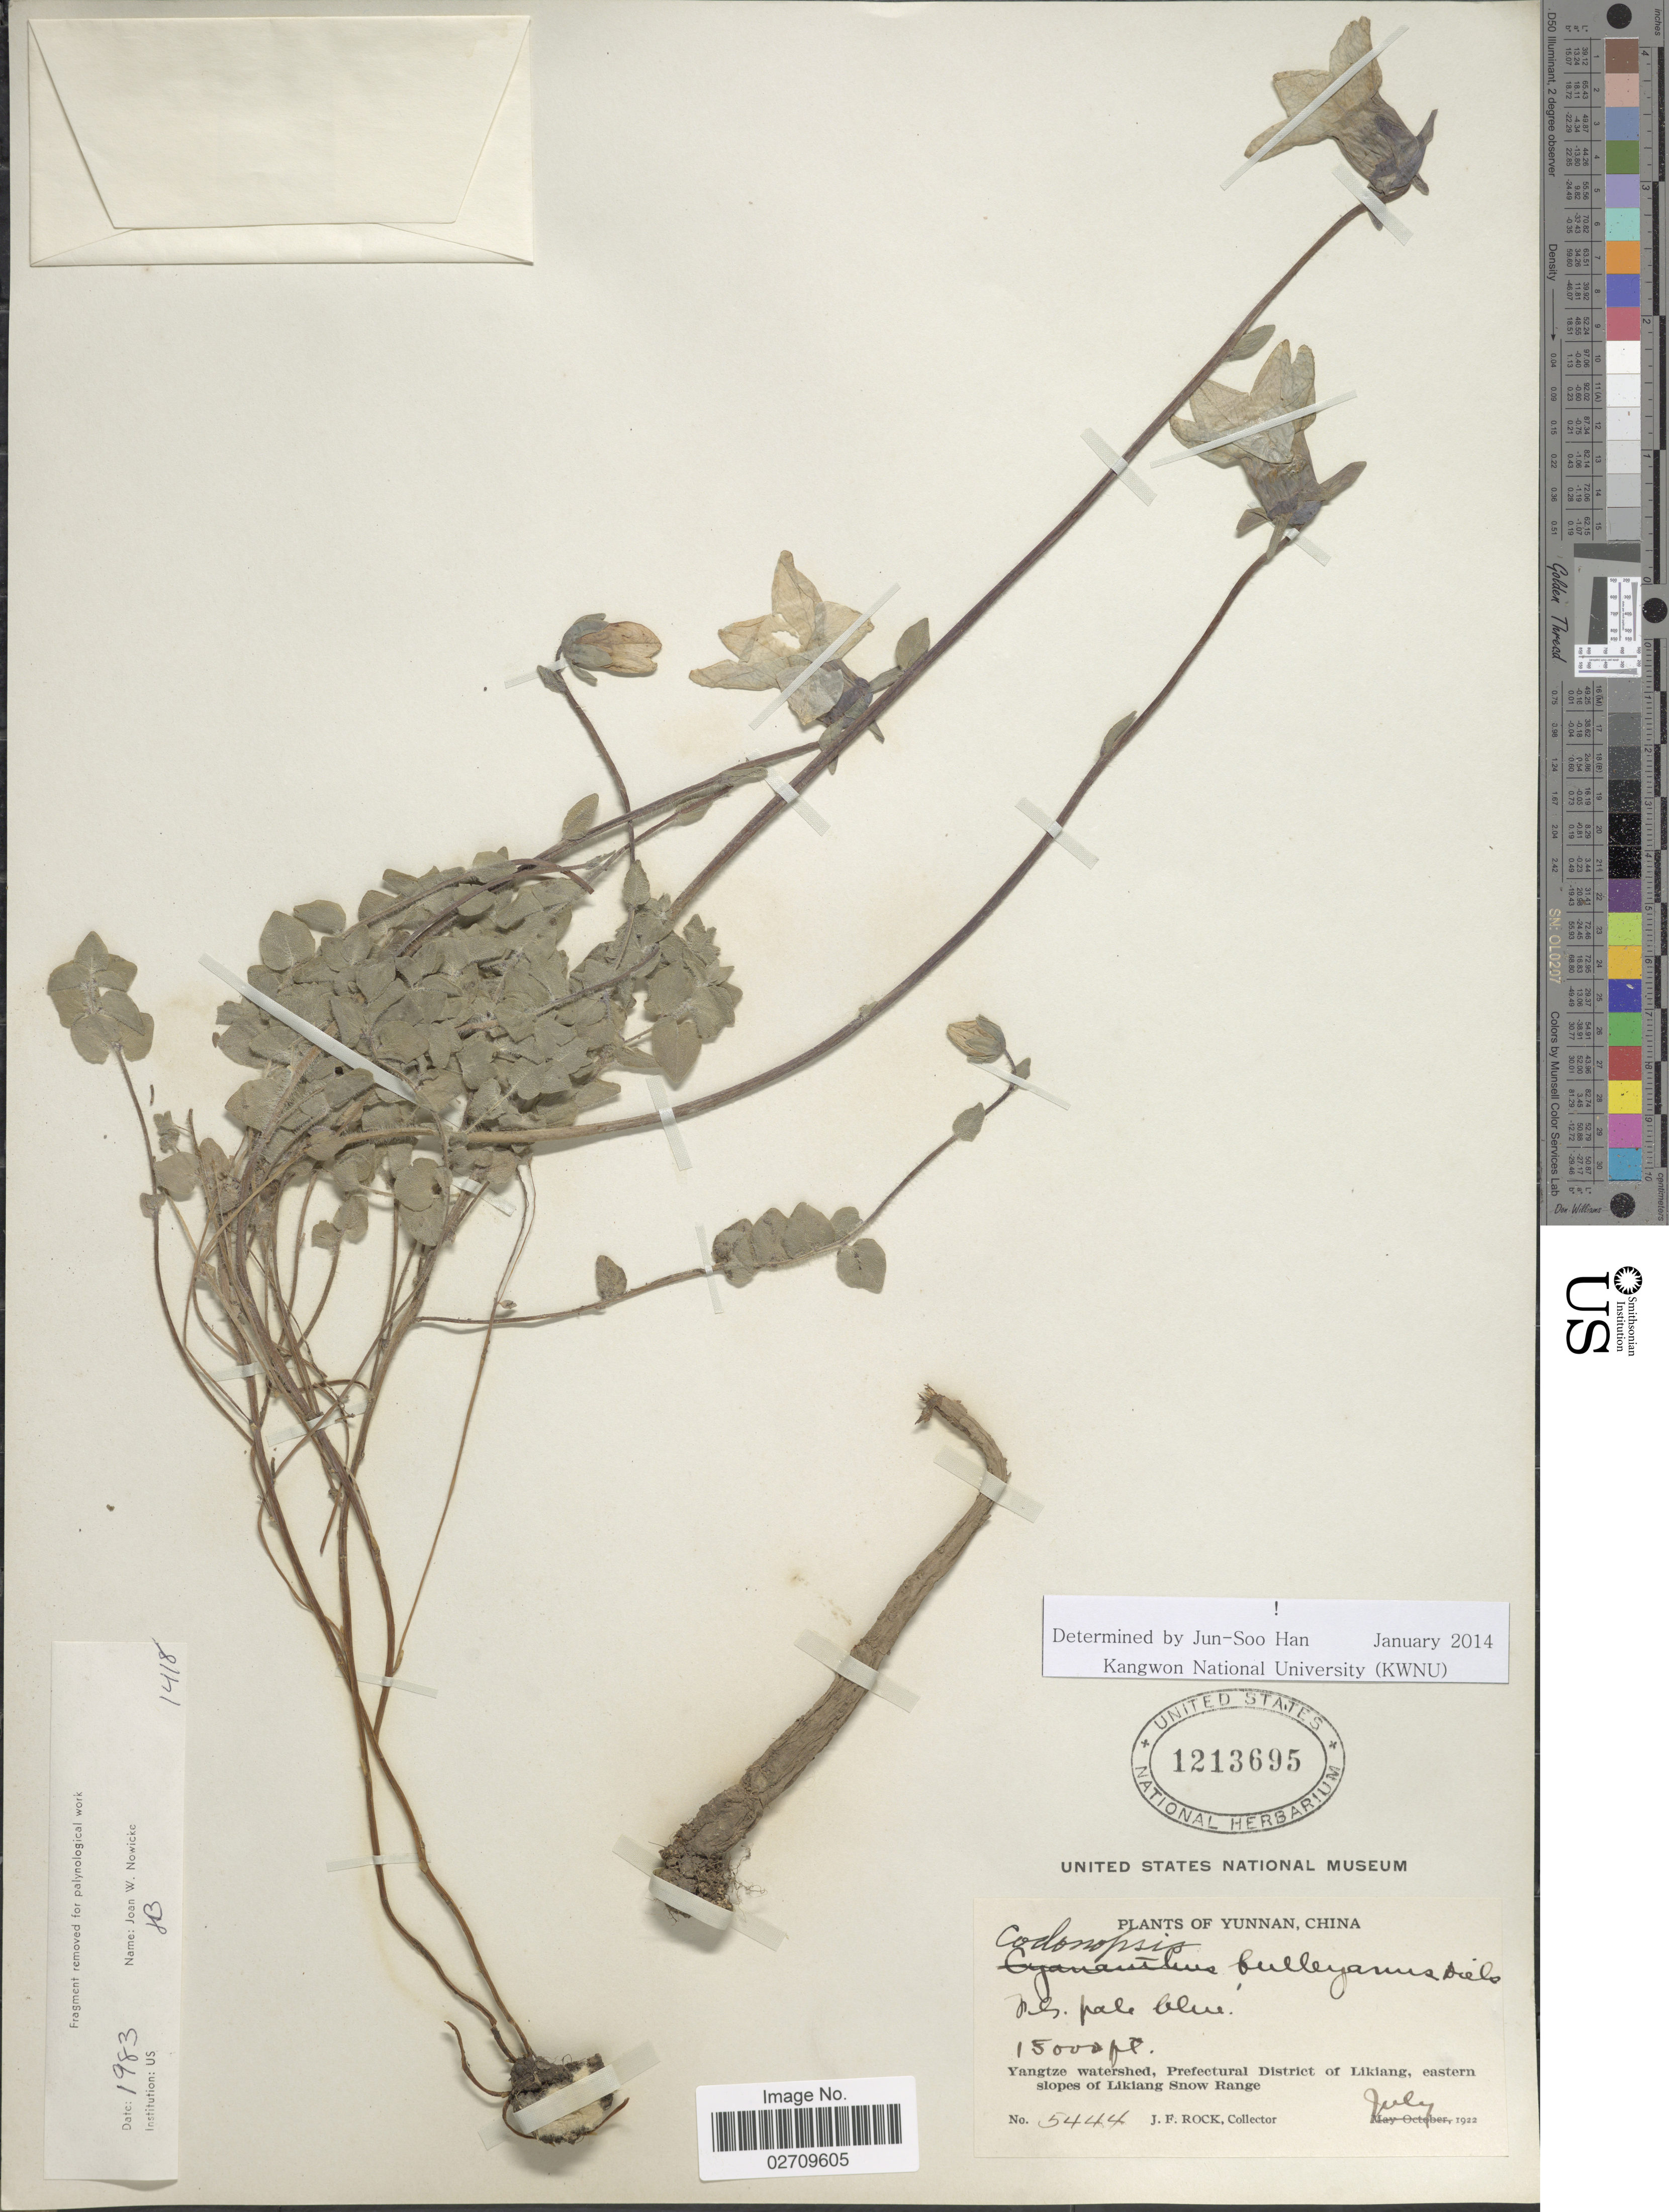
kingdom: Plantae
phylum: Tracheophyta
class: Magnoliopsida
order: Asterales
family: Campanulaceae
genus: Codonopsis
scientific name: Codonopsis bulleyana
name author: Forrest ex Diels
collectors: J. F. Rock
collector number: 5444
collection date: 1922-07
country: China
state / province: Yunnan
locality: Yangtze watershed, Prefectural District of Likiang, eastern slopes of Likiang Snow Range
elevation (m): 4572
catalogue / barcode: US 1213695